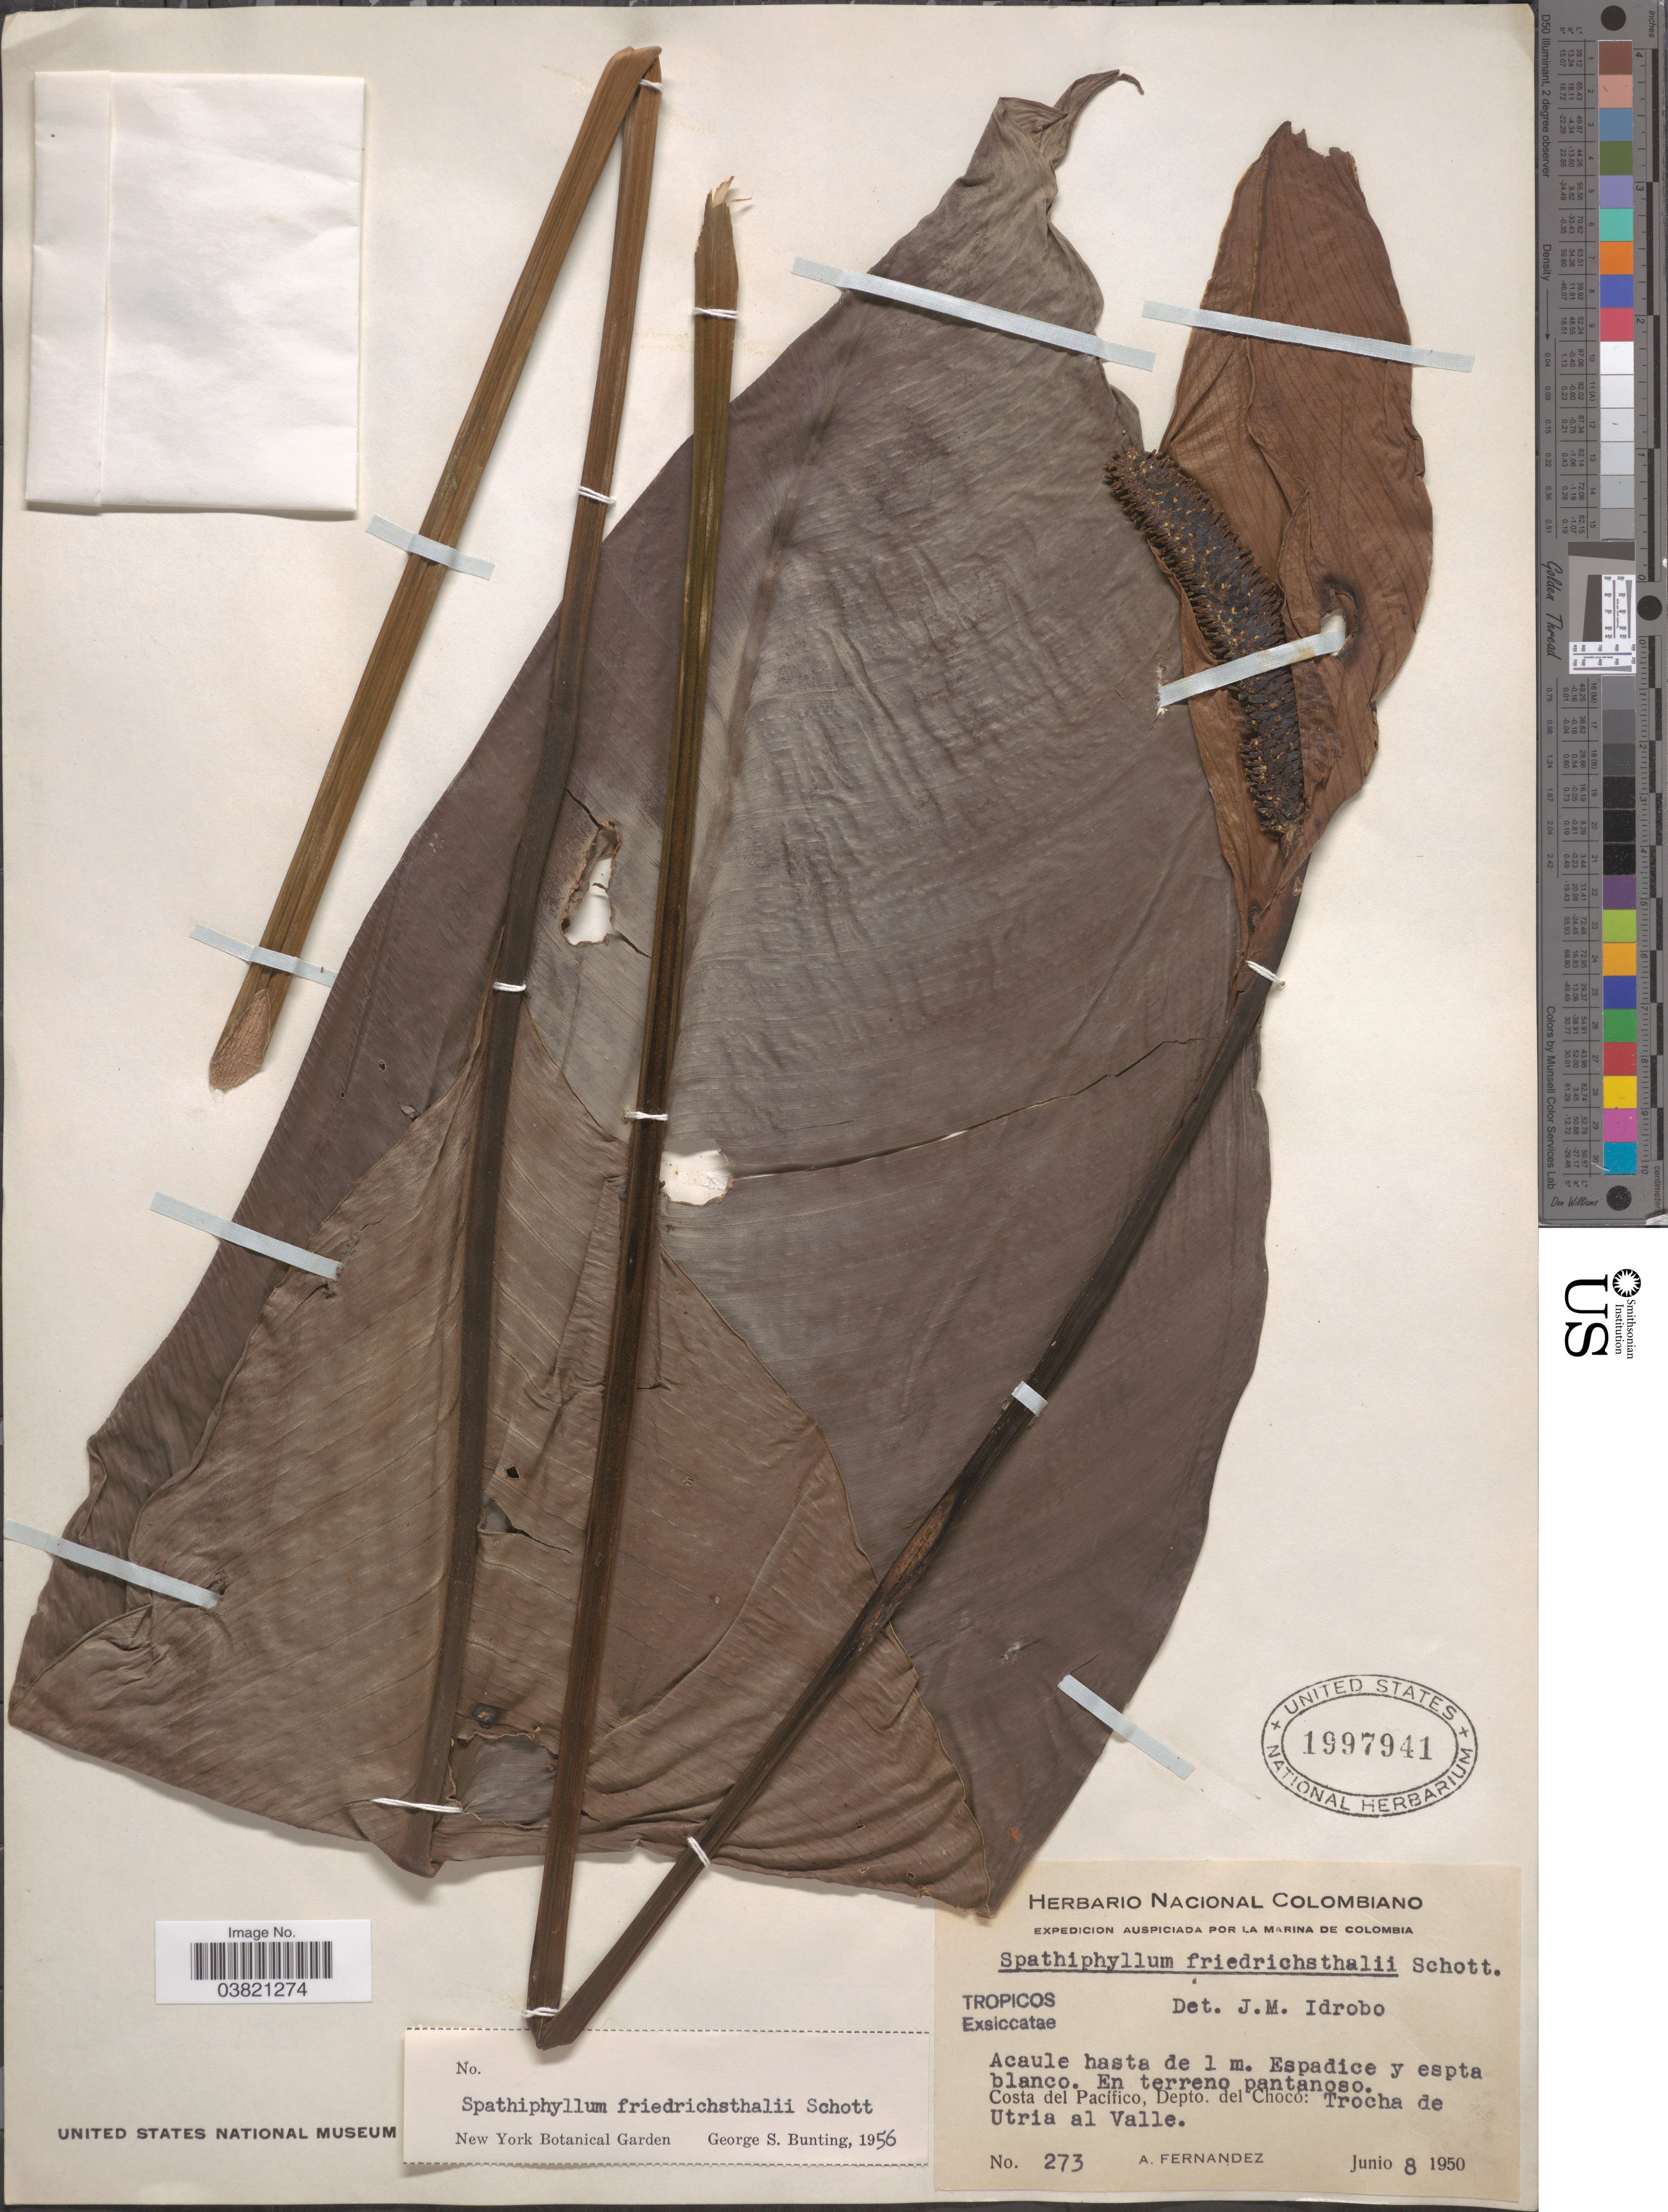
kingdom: Plantae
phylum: Tracheophyta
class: Liliopsida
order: Alismatales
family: Araceae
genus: Spathiphyllum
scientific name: Spathiphyllum friedrichsthalii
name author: Schott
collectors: A. Fernandez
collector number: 273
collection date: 1950-06-08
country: Colombia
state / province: Chocó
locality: Costa del Pacífico, Depto. del Chocó: Trocha de Utria al Valle.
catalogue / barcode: US 1997941